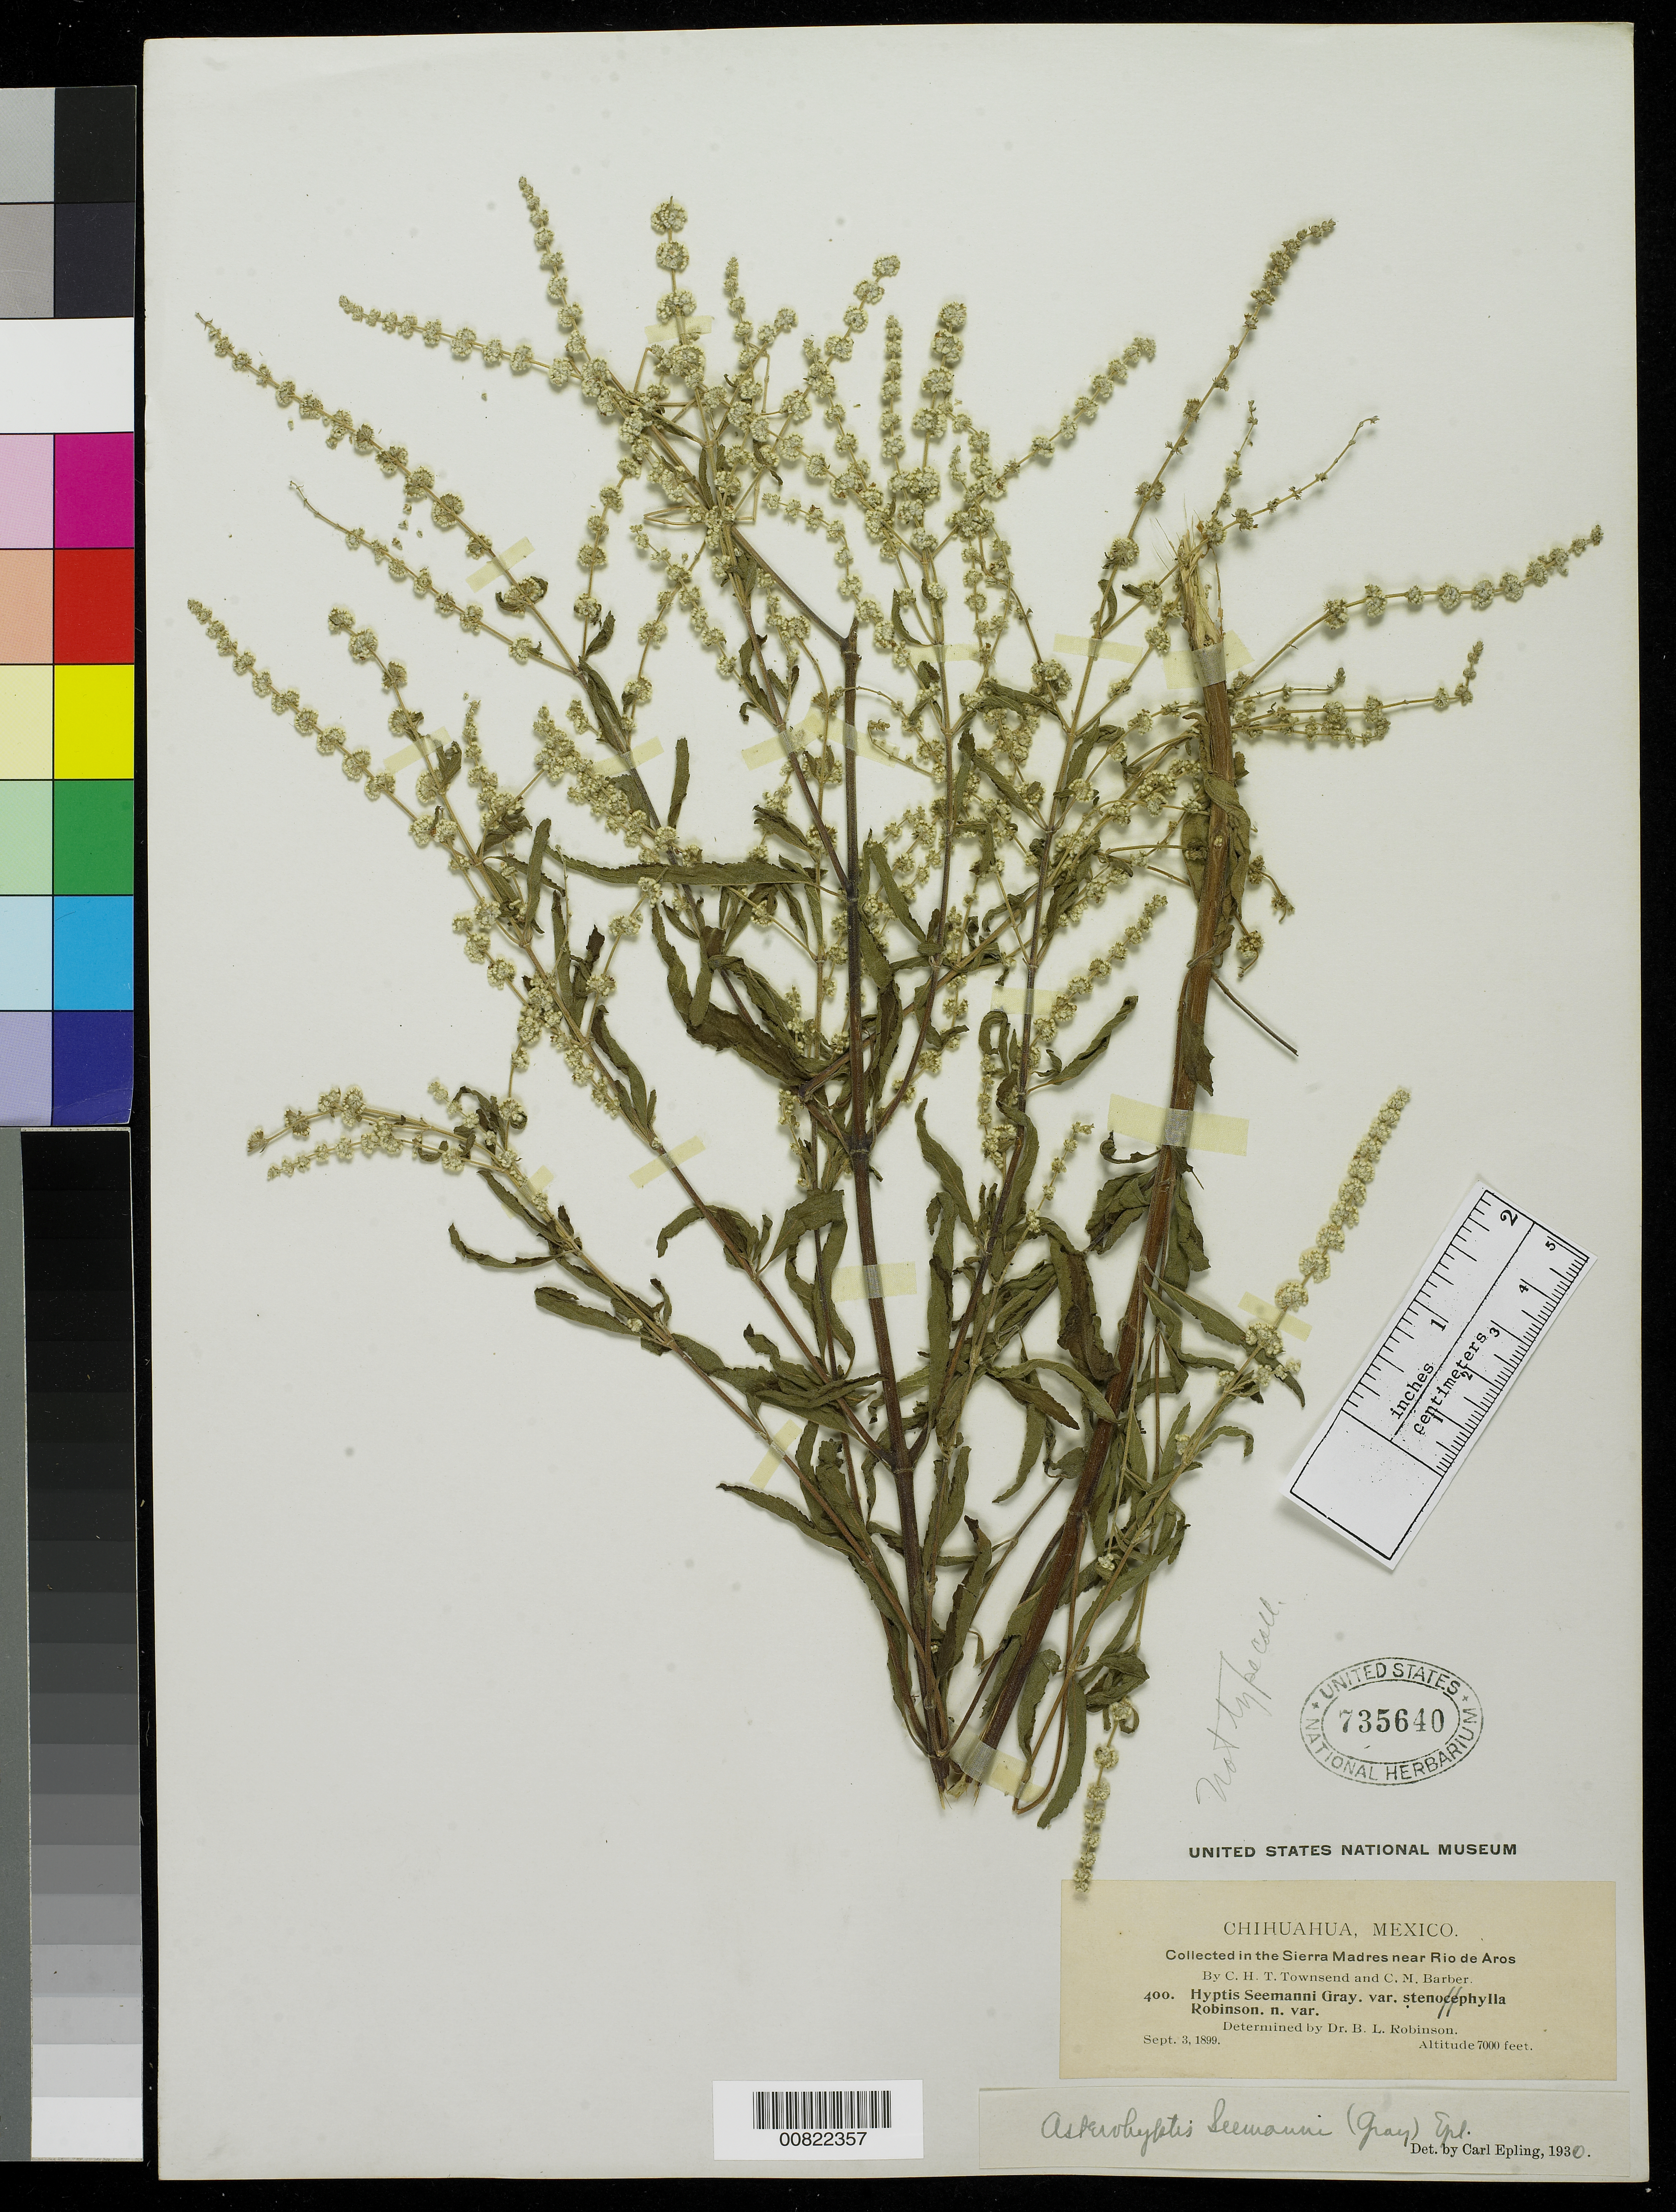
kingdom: Plantae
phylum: Tracheophyta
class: Magnoliopsida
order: Lamiales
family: Lamiaceae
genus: Asterohyptis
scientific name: Asterohyptis seemannii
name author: (A. Gray) Epling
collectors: C. H. T. Townsend & C. Barber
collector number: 400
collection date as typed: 03 Sep 1899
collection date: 1899-09-03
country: Mexico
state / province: Chihuahua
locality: Sierra Madre near Rio de Aros.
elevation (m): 2134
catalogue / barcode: US 735640